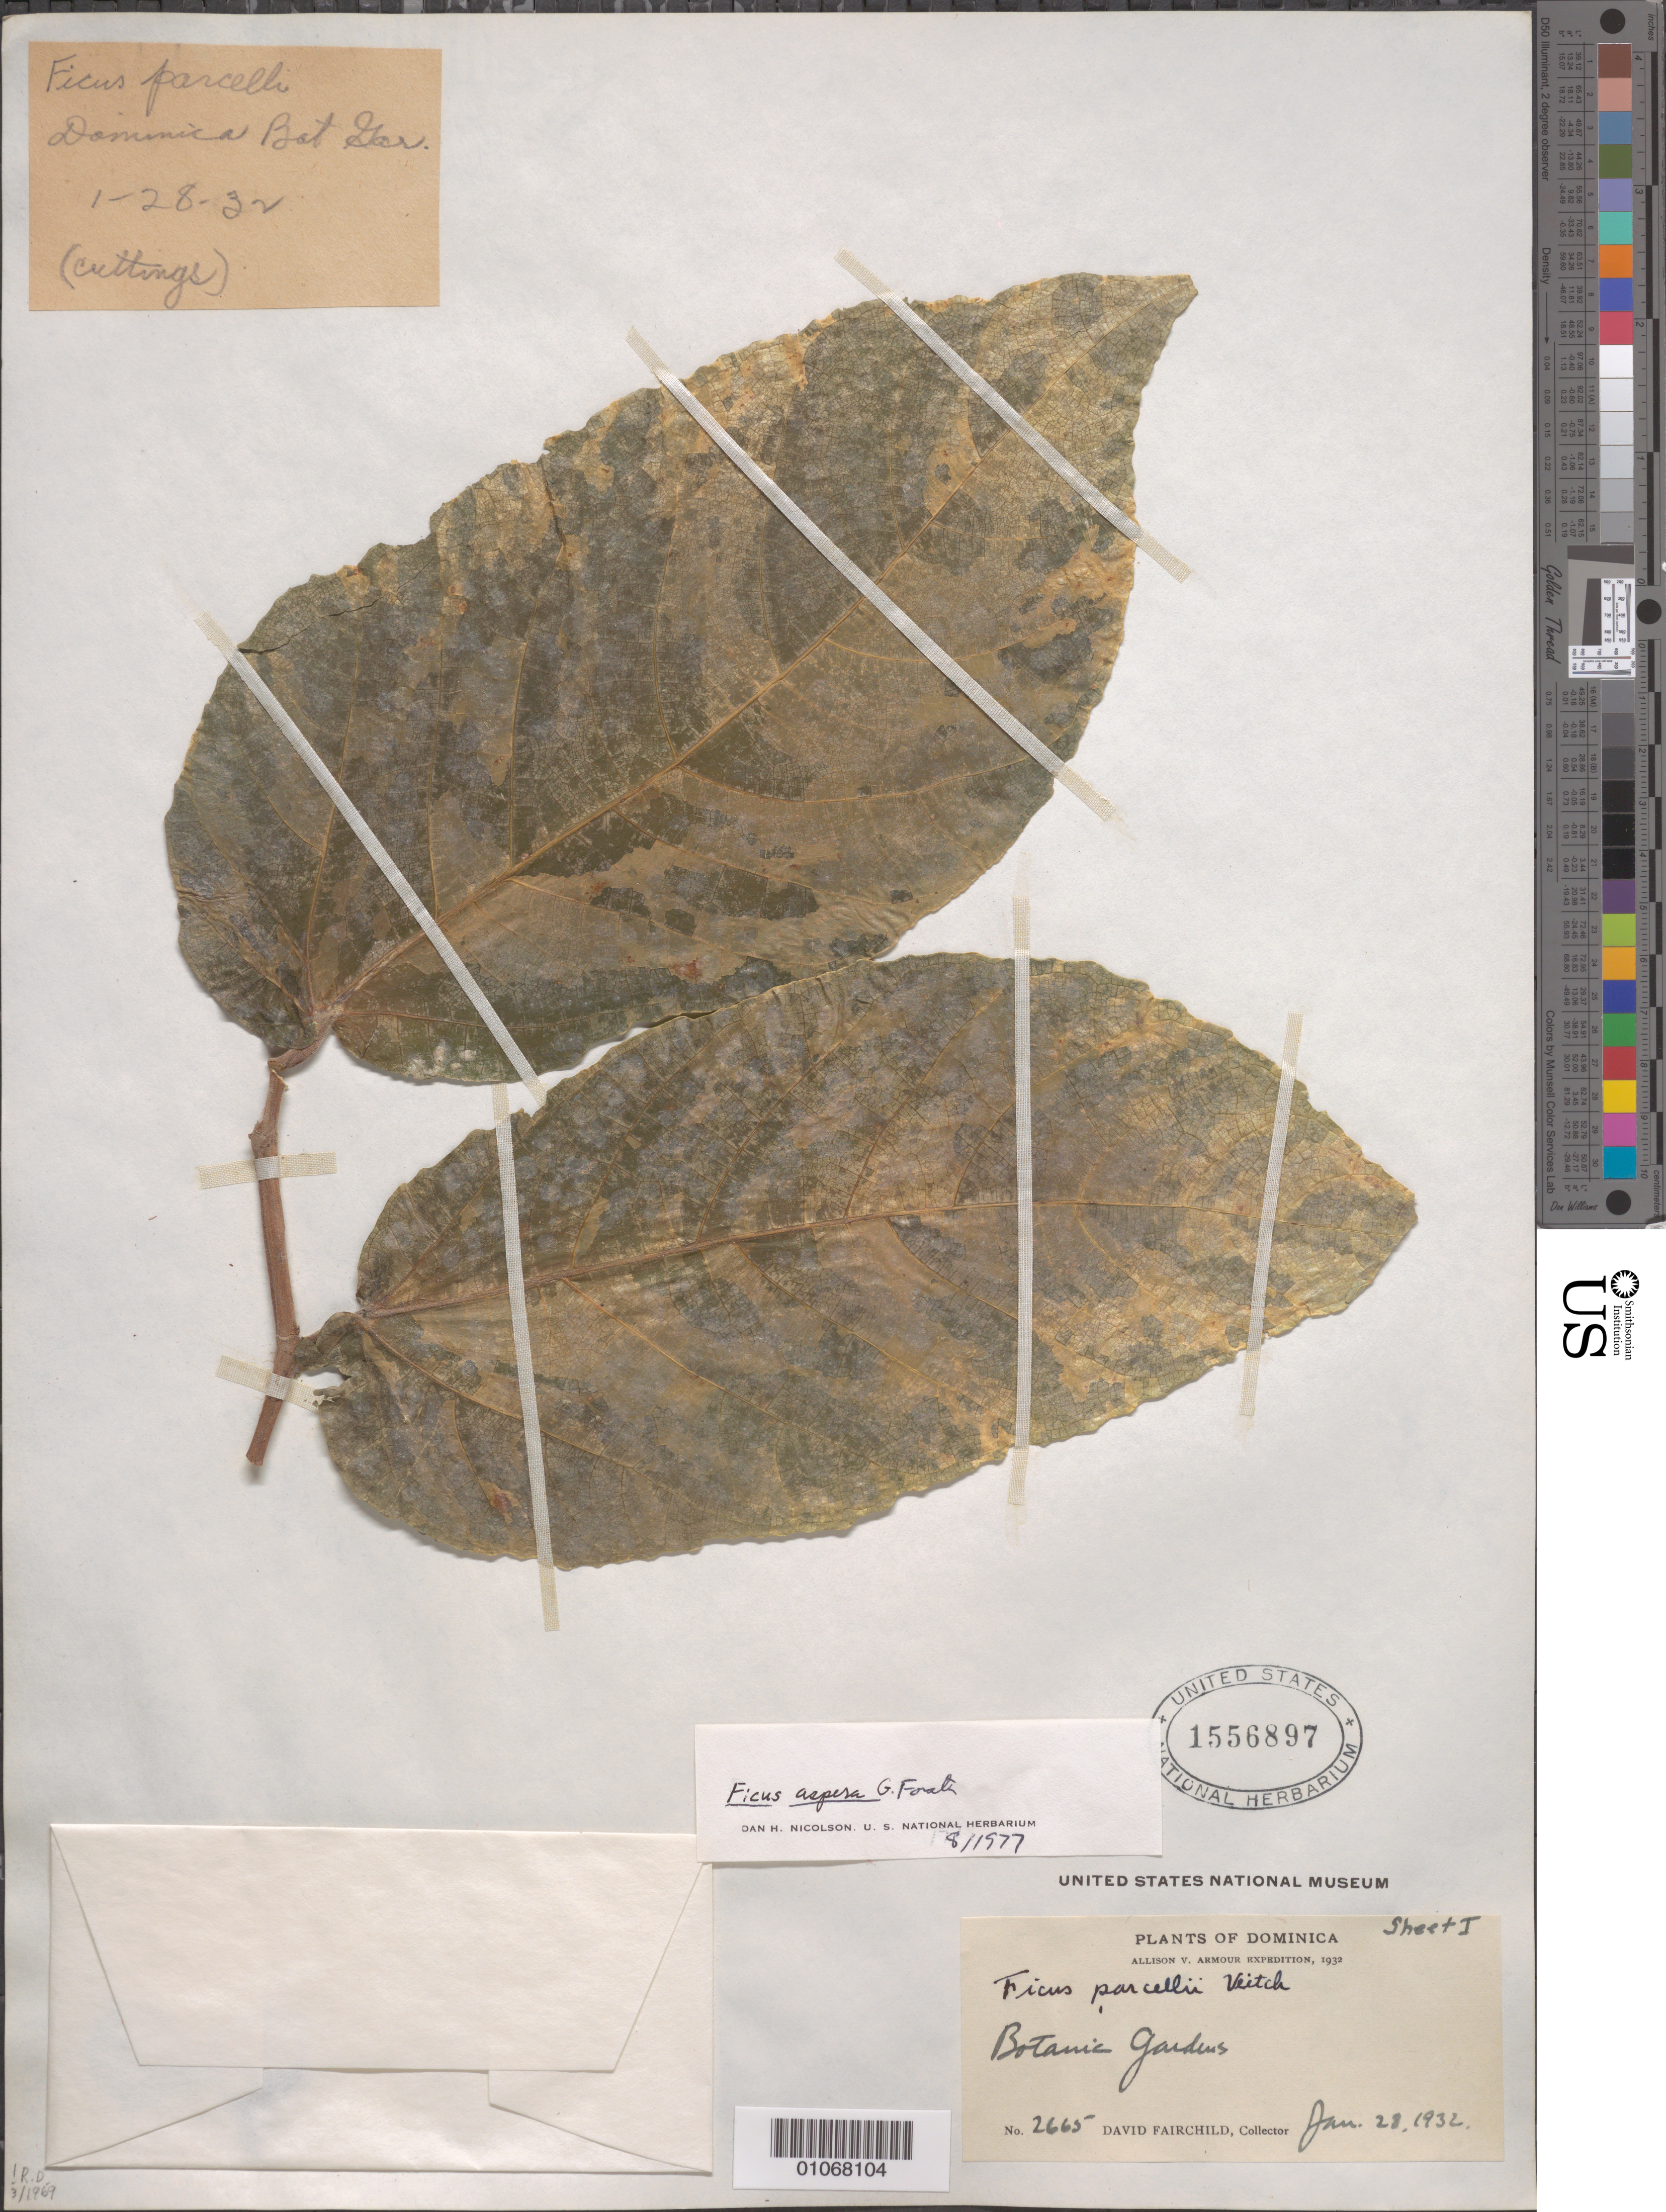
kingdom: Plantae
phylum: Tracheophyta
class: Magnoliopsida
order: Rosales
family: Moraceae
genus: Ficus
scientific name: Ficus aspera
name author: G. Forst.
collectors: D. Fairchild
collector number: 2665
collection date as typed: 28 Jan 1932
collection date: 1932-01-28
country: Dominica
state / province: St. George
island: Dominica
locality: Botanic Garden.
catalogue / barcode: US 1556897